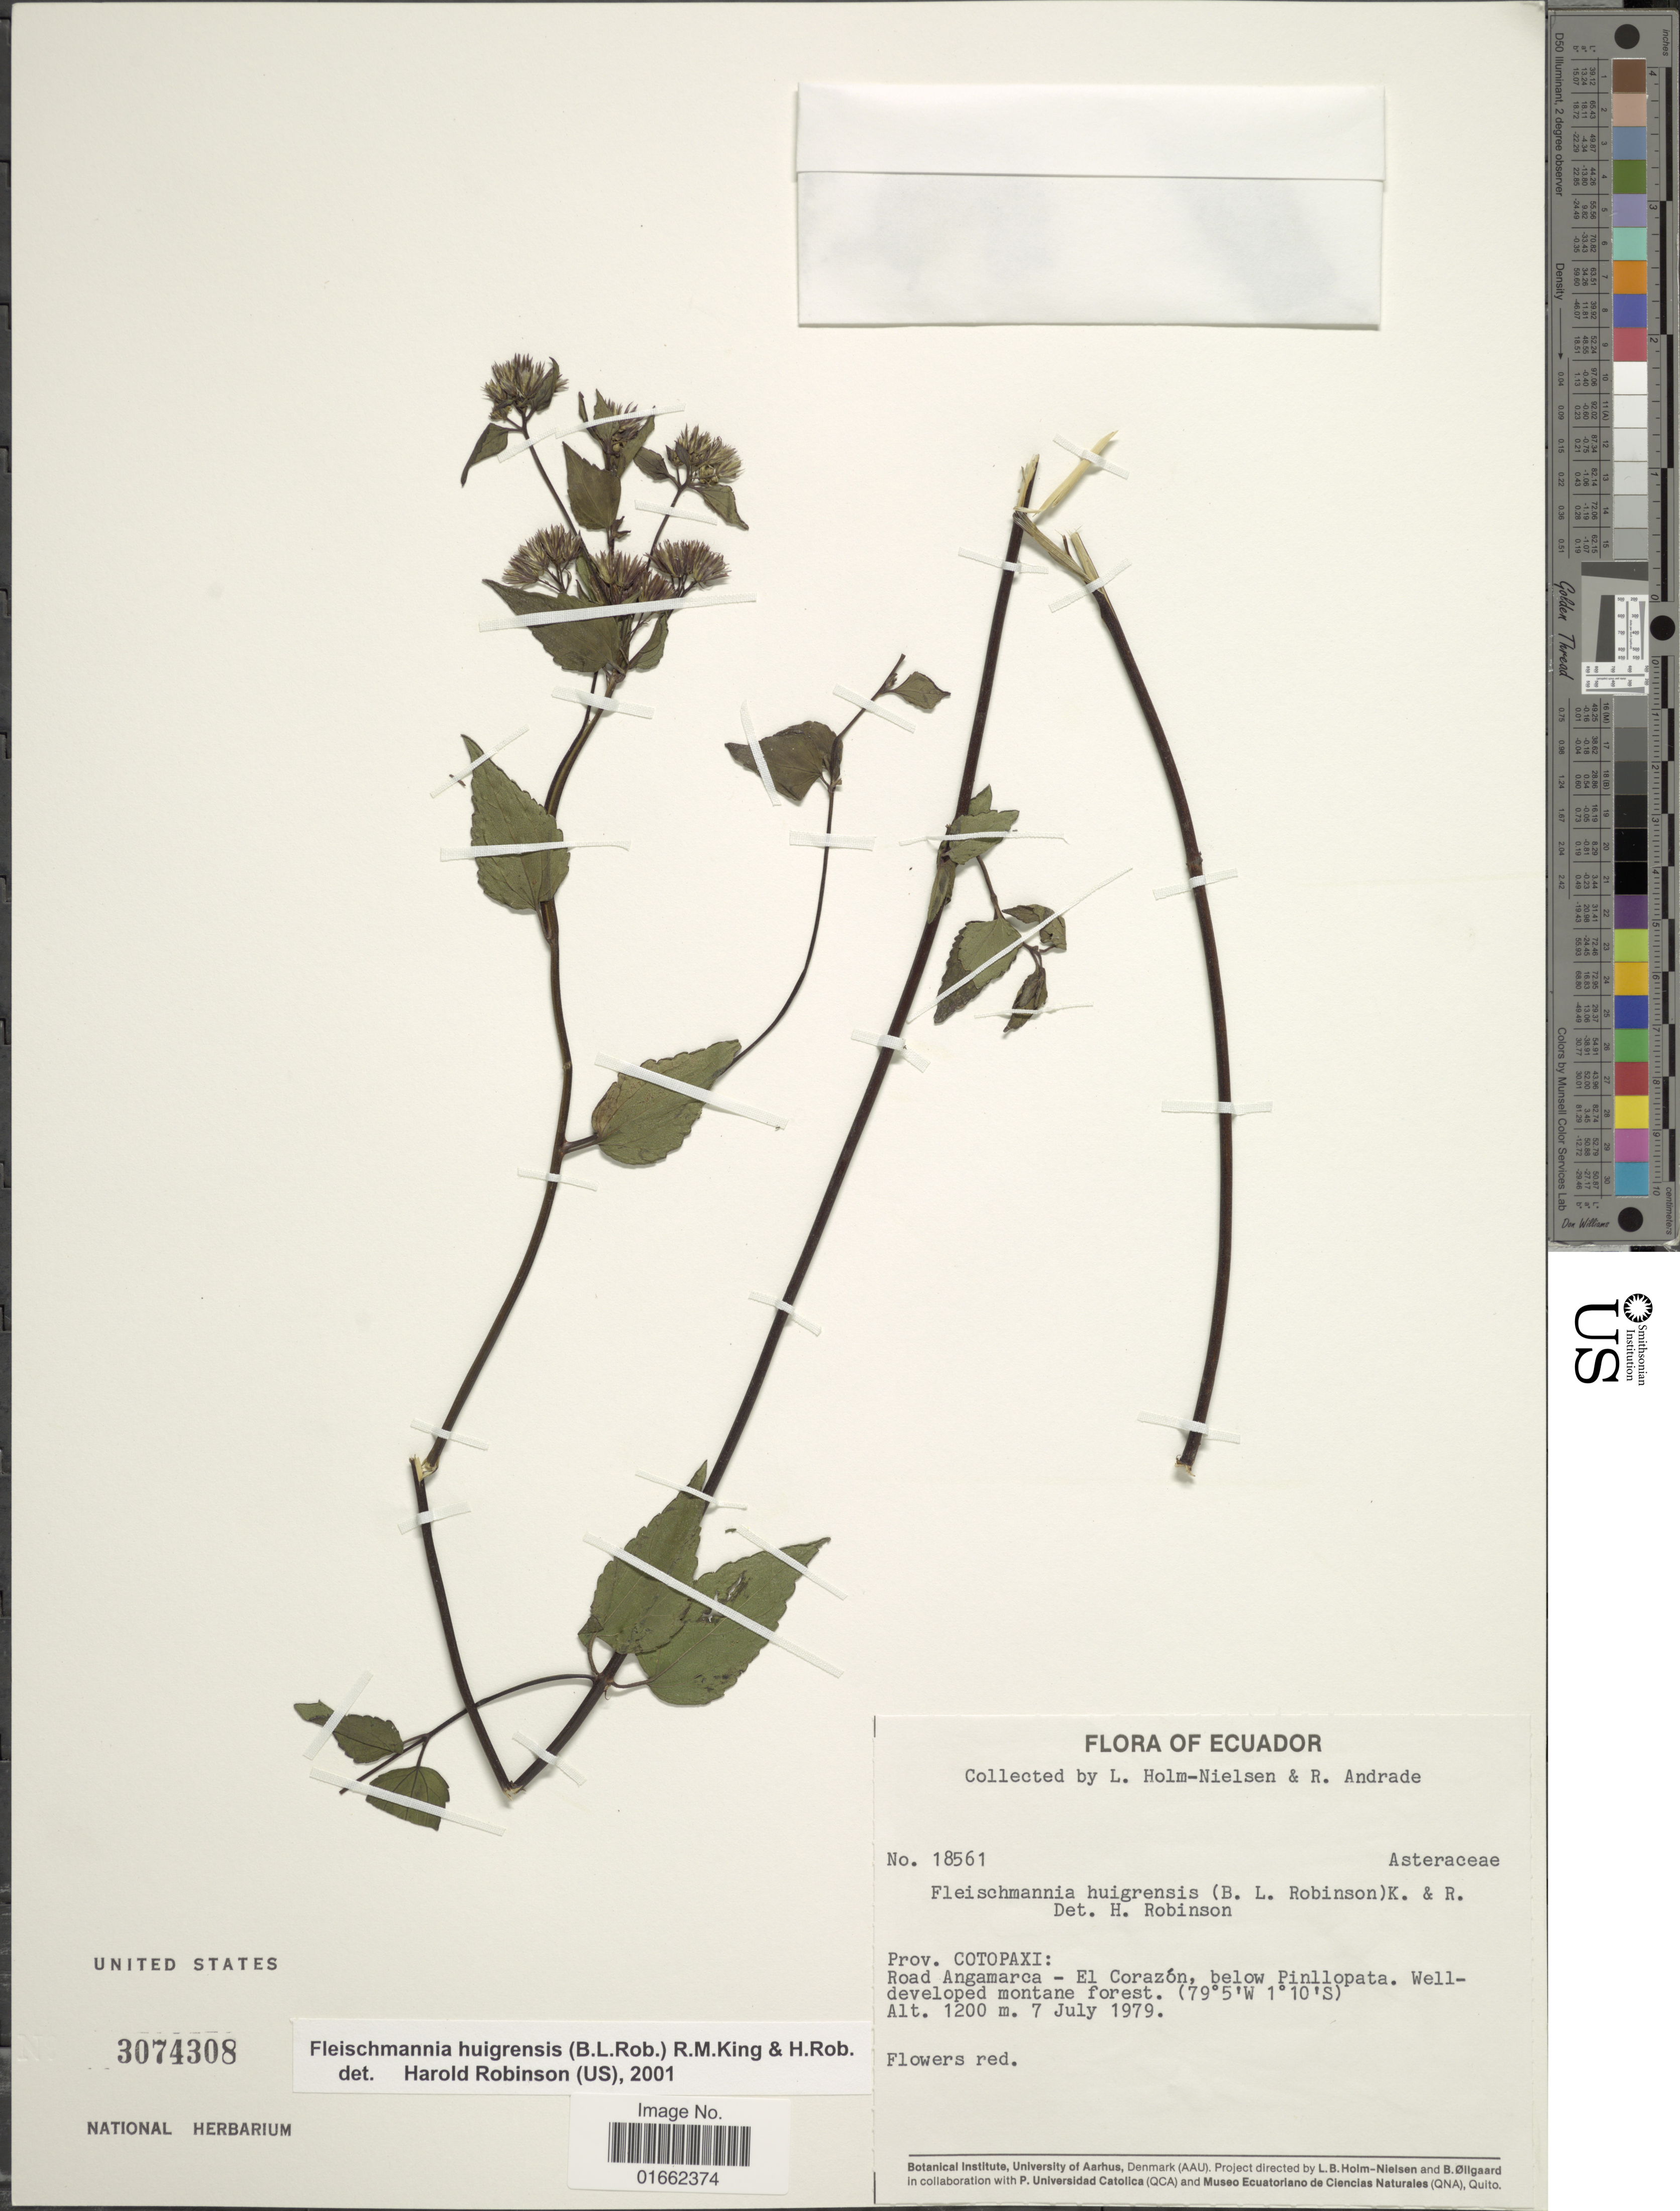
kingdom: Plantae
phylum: Tracheophyta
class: Magnoliopsida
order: Asterales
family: Asteraceae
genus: Fleischmannia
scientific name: Fleischmannia obscurifolia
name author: (Hieron.) R.M. King & H. Rob.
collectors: L. B. Holm-Nielsen & R. Andrade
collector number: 18561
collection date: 1979-07-07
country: Ecuador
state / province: Cotopaxi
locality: Prov. Cotopaxi: Road Angamarca - El Corazón, below Pinllopata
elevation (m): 1200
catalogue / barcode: US 3074308